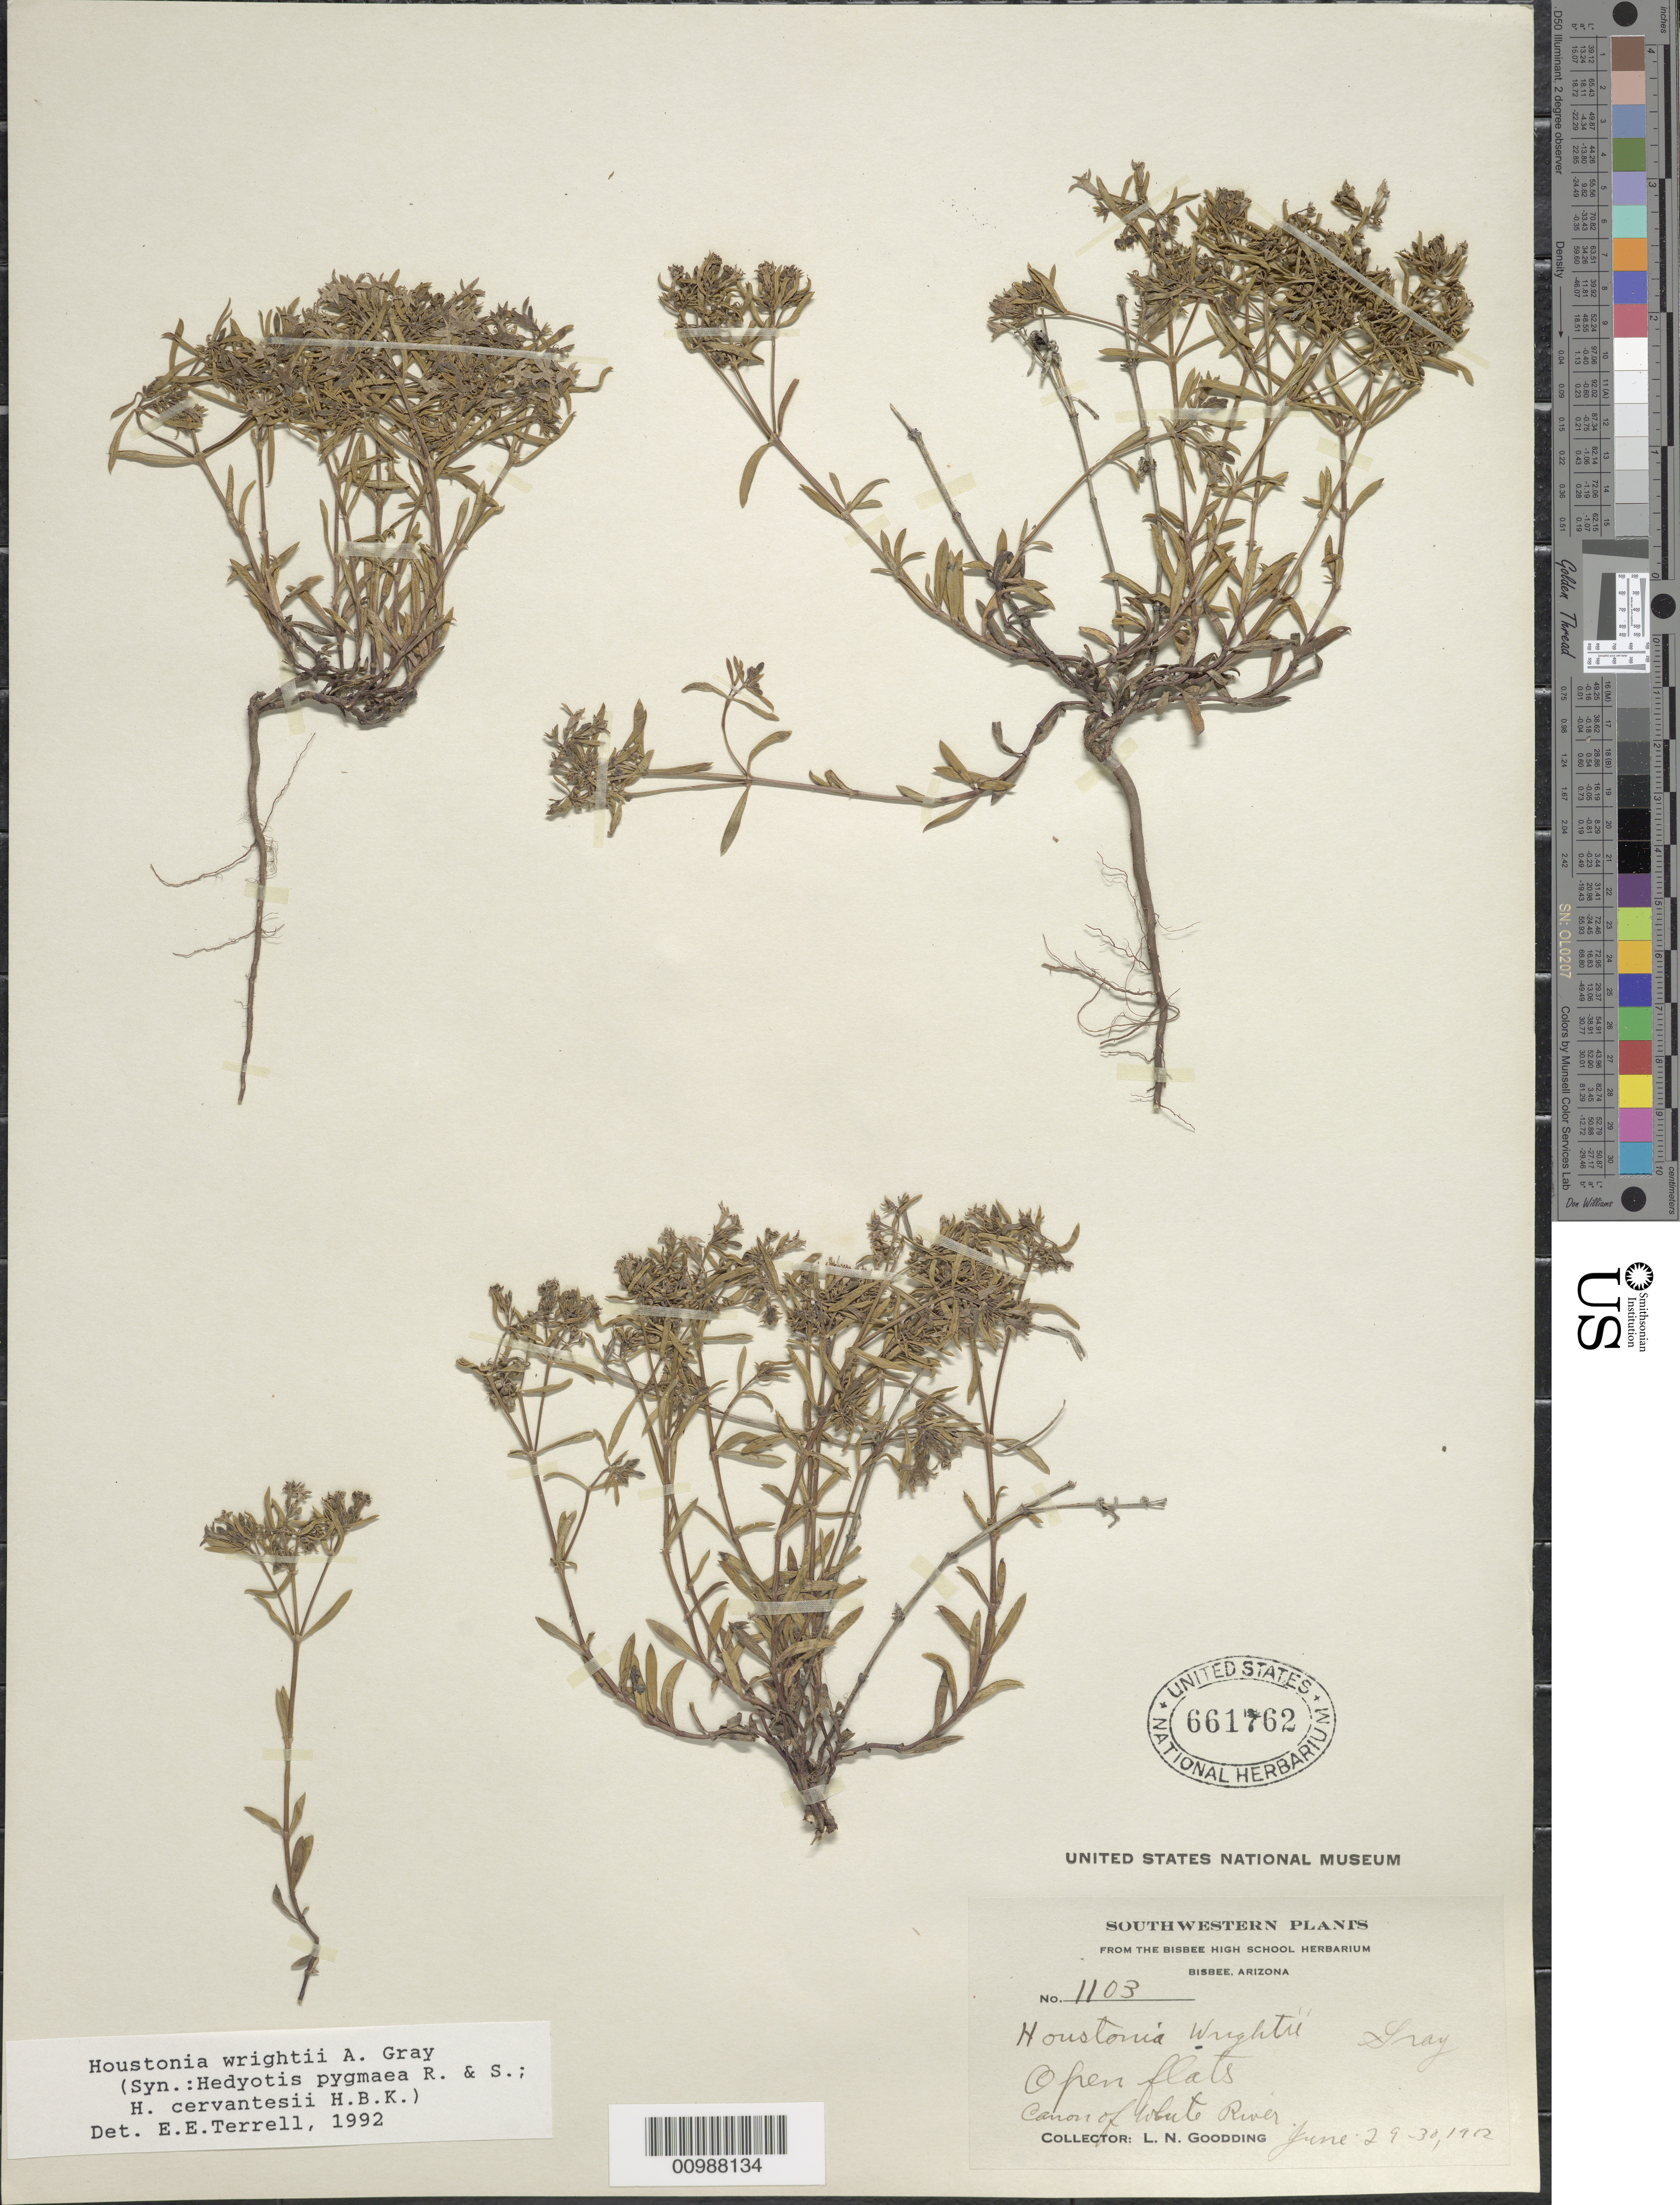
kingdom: Plantae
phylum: Tracheophyta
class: Magnoliopsida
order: Gentianales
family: Rubiaceae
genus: Houstonia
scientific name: Houstonia wrightii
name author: (A. Gray) A. Gray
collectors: L. N. Goodding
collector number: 1103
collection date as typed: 29 Jun 1912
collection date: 1912-06-29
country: United States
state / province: Arizona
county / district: Navajo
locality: Open flats, White River Canyon.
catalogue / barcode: US 661762